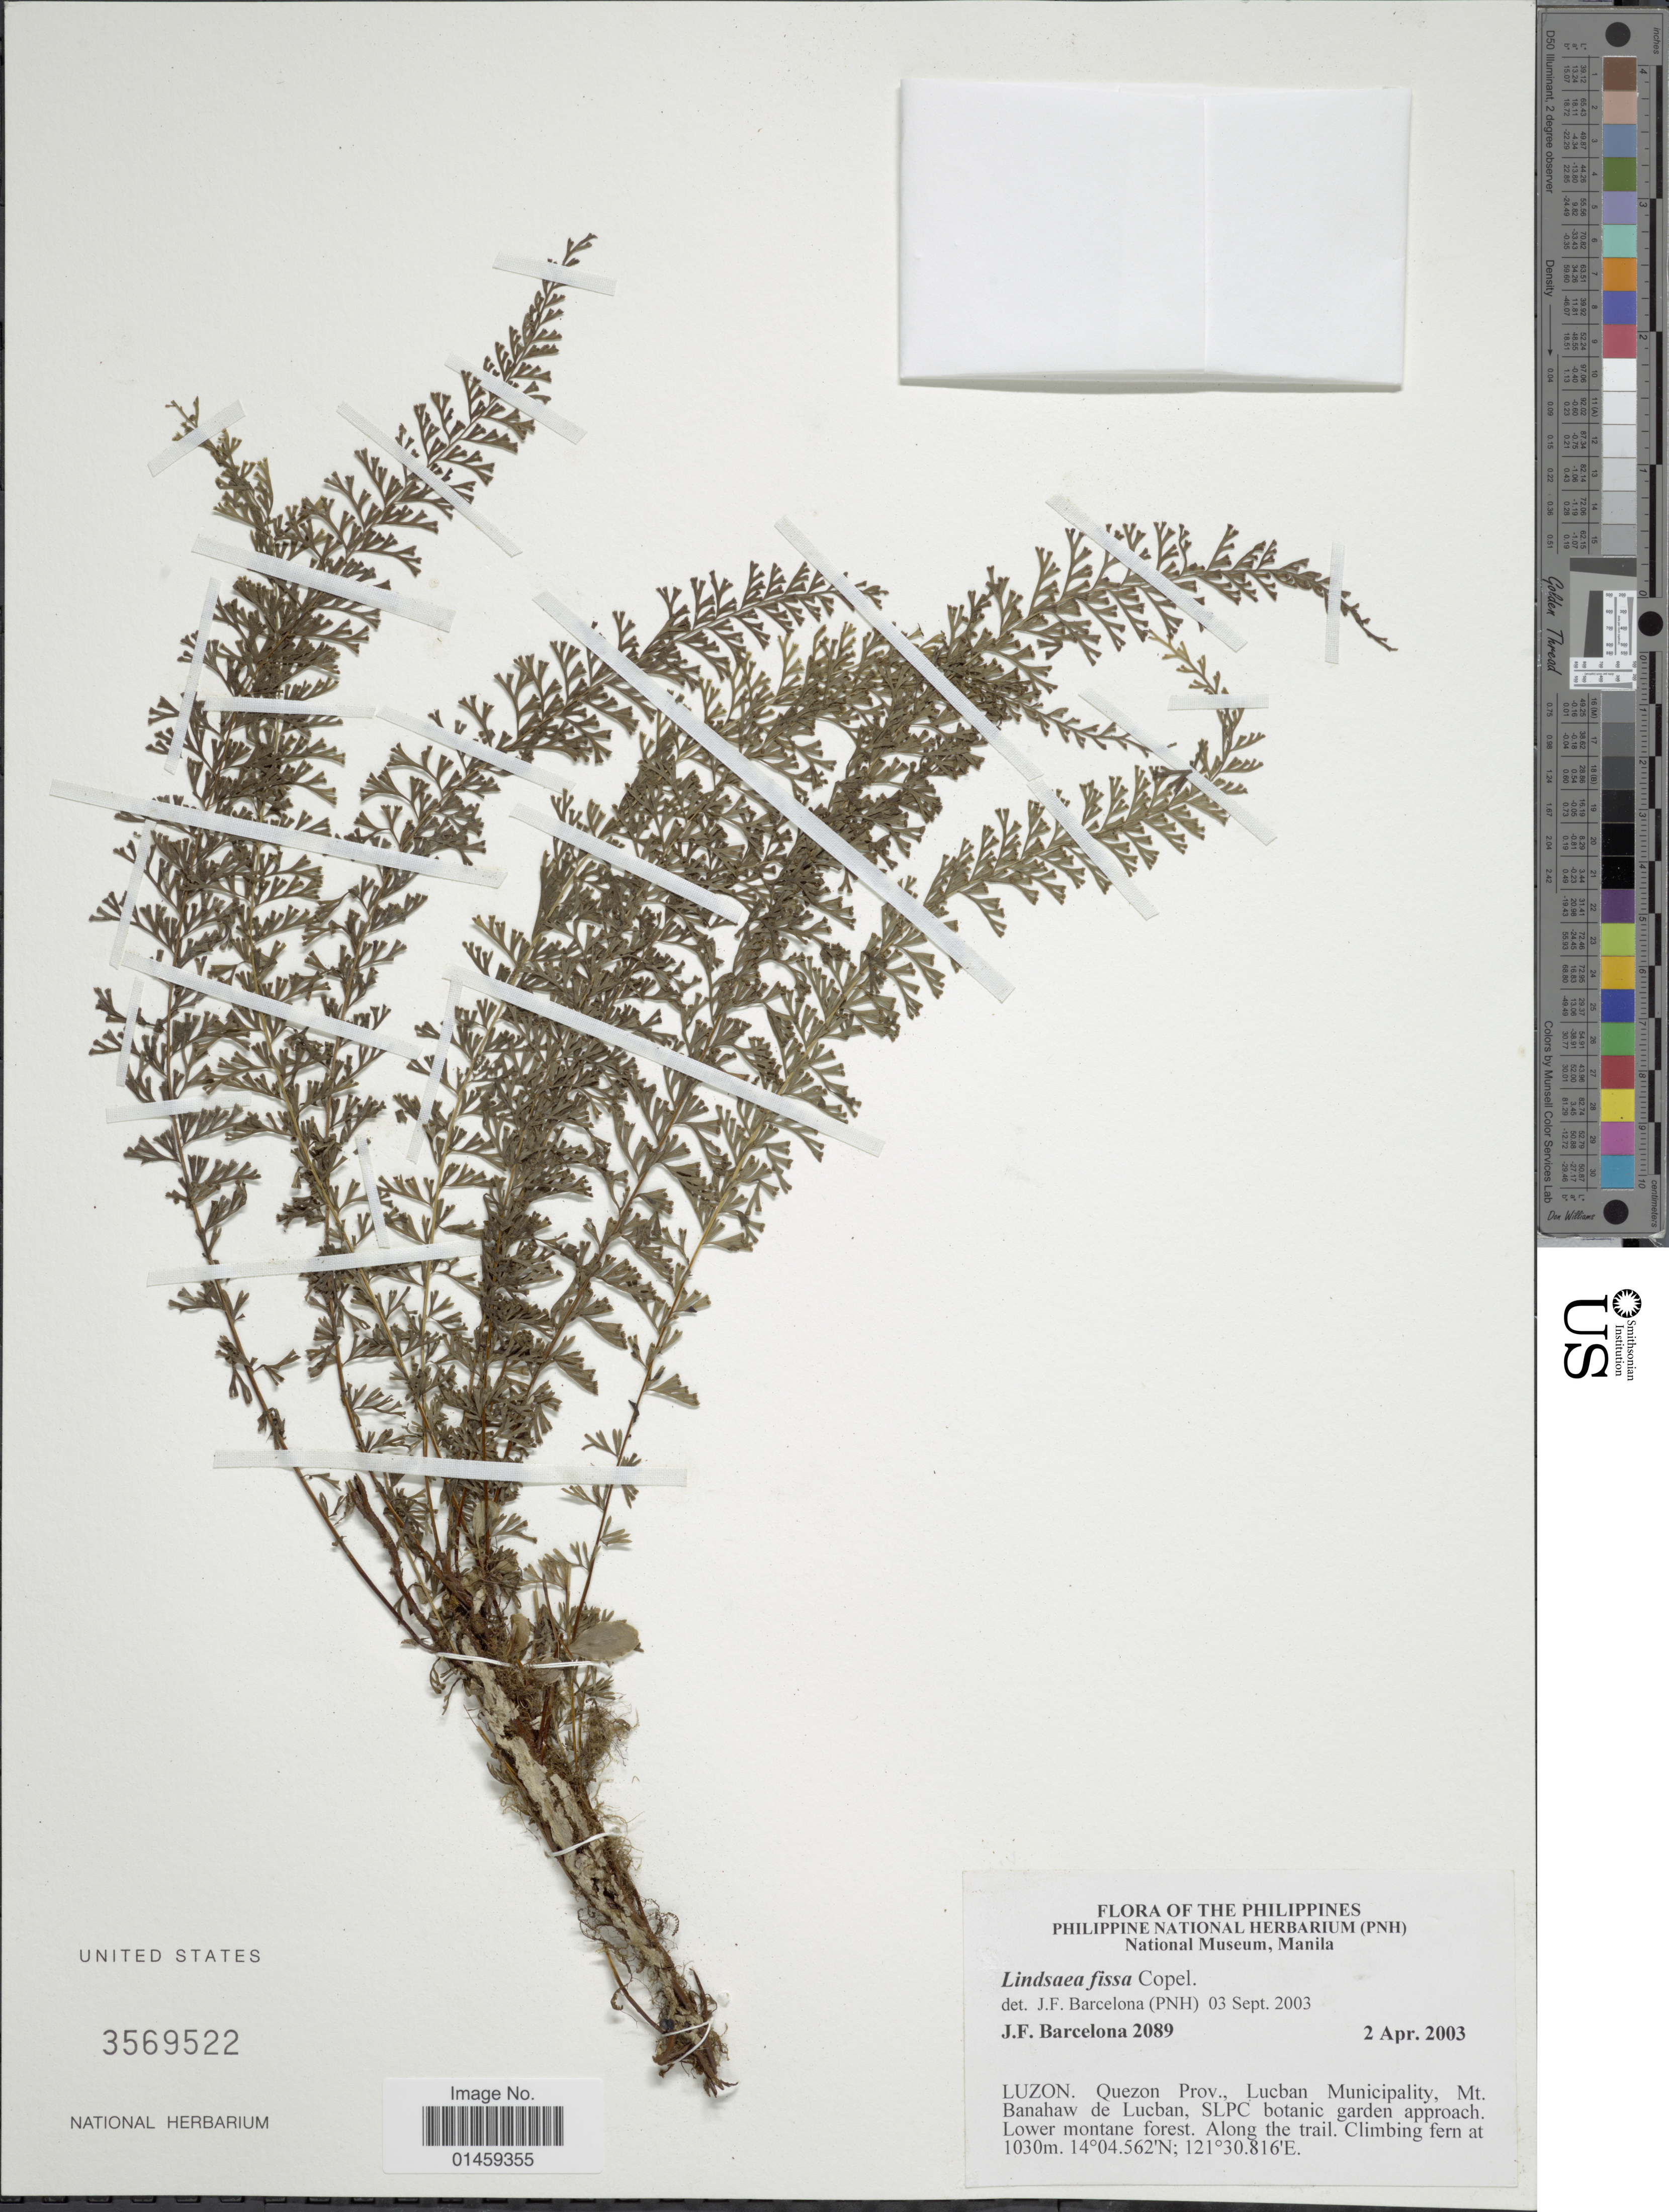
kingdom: Plantae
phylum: Tracheophyta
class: Polypodiopsida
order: Polypodiales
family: Lindsaeaceae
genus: Lindsaea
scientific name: Lindsaea fissa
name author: Copel.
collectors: J. F. Barcelona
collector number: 2089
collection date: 2003-04-02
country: Philippines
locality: Luzon. Quezon Prov., Lucban Municipality, Mt. Banahaw de Lucban, SLPC botanic garden approach. Along the trail.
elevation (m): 1030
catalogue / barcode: US 3569522